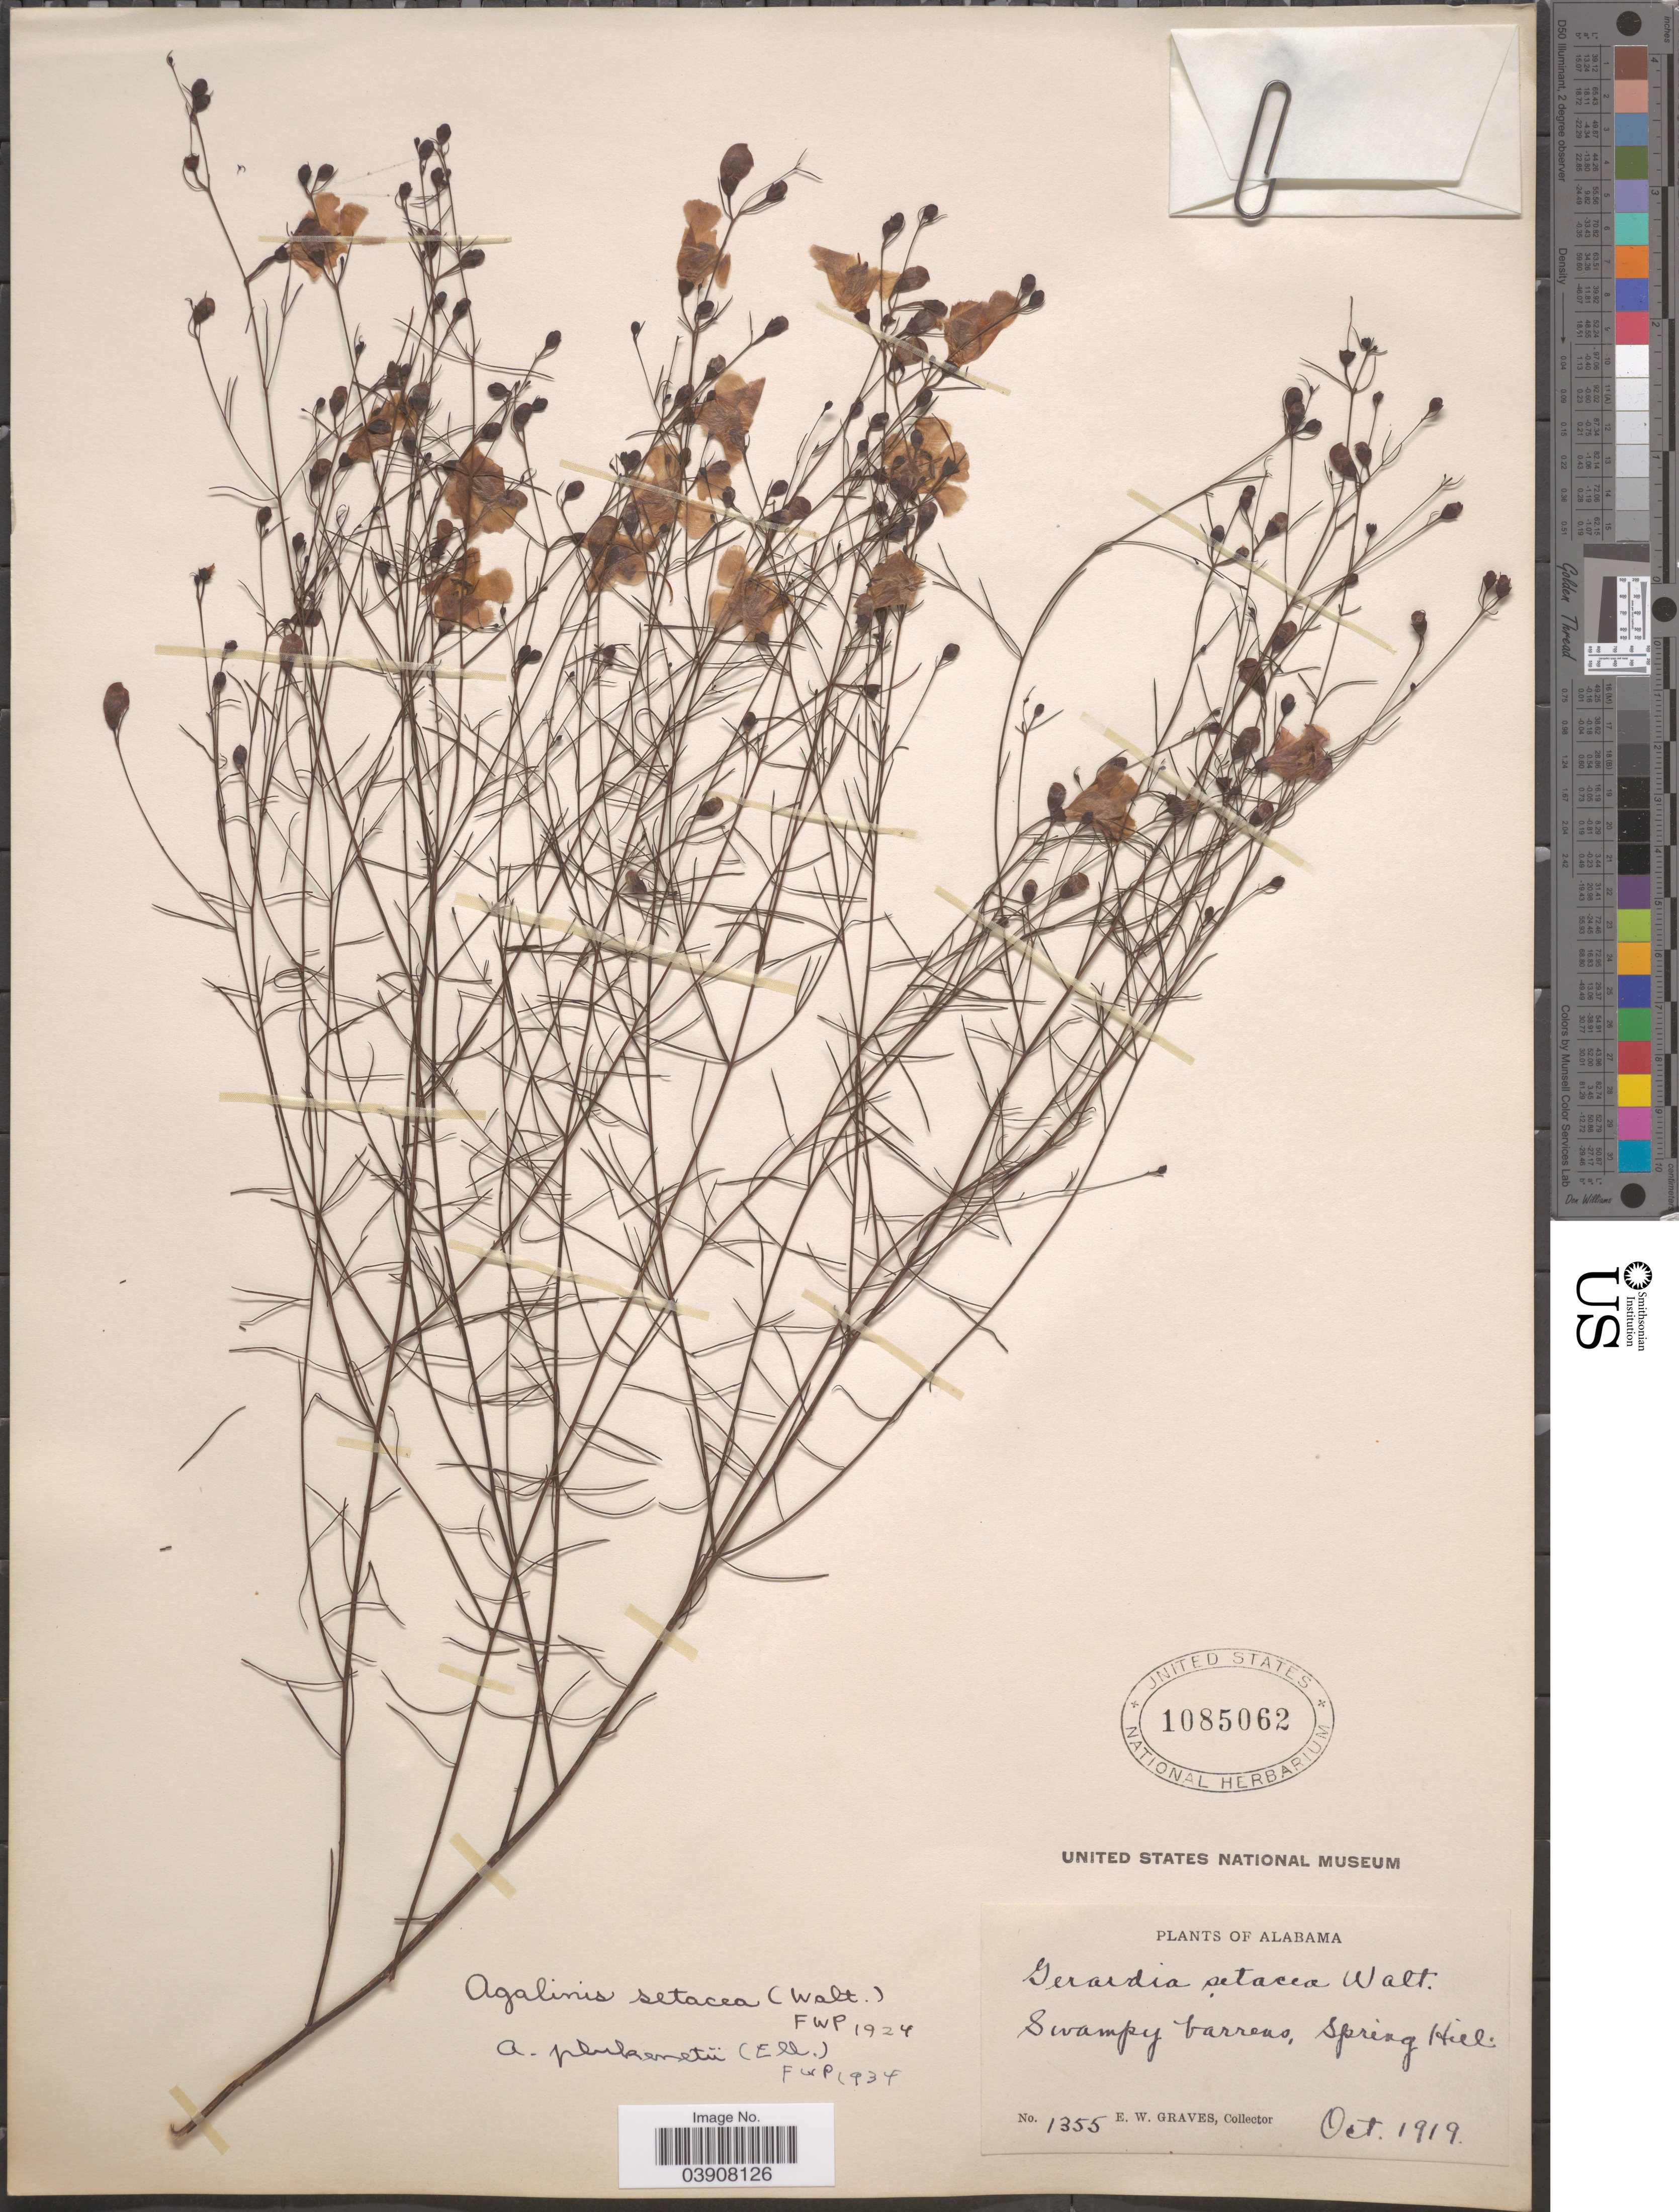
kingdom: Plantae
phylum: Tracheophyta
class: Magnoliopsida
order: Lamiales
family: Orobanchaceae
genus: Agalinis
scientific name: Agalinis plukenetii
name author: (Elliott) Raf.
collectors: E. Graves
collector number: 1355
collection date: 1919-10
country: United States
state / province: Alabama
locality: Swampy barrens, Spring Hill.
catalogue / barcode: US 1085062